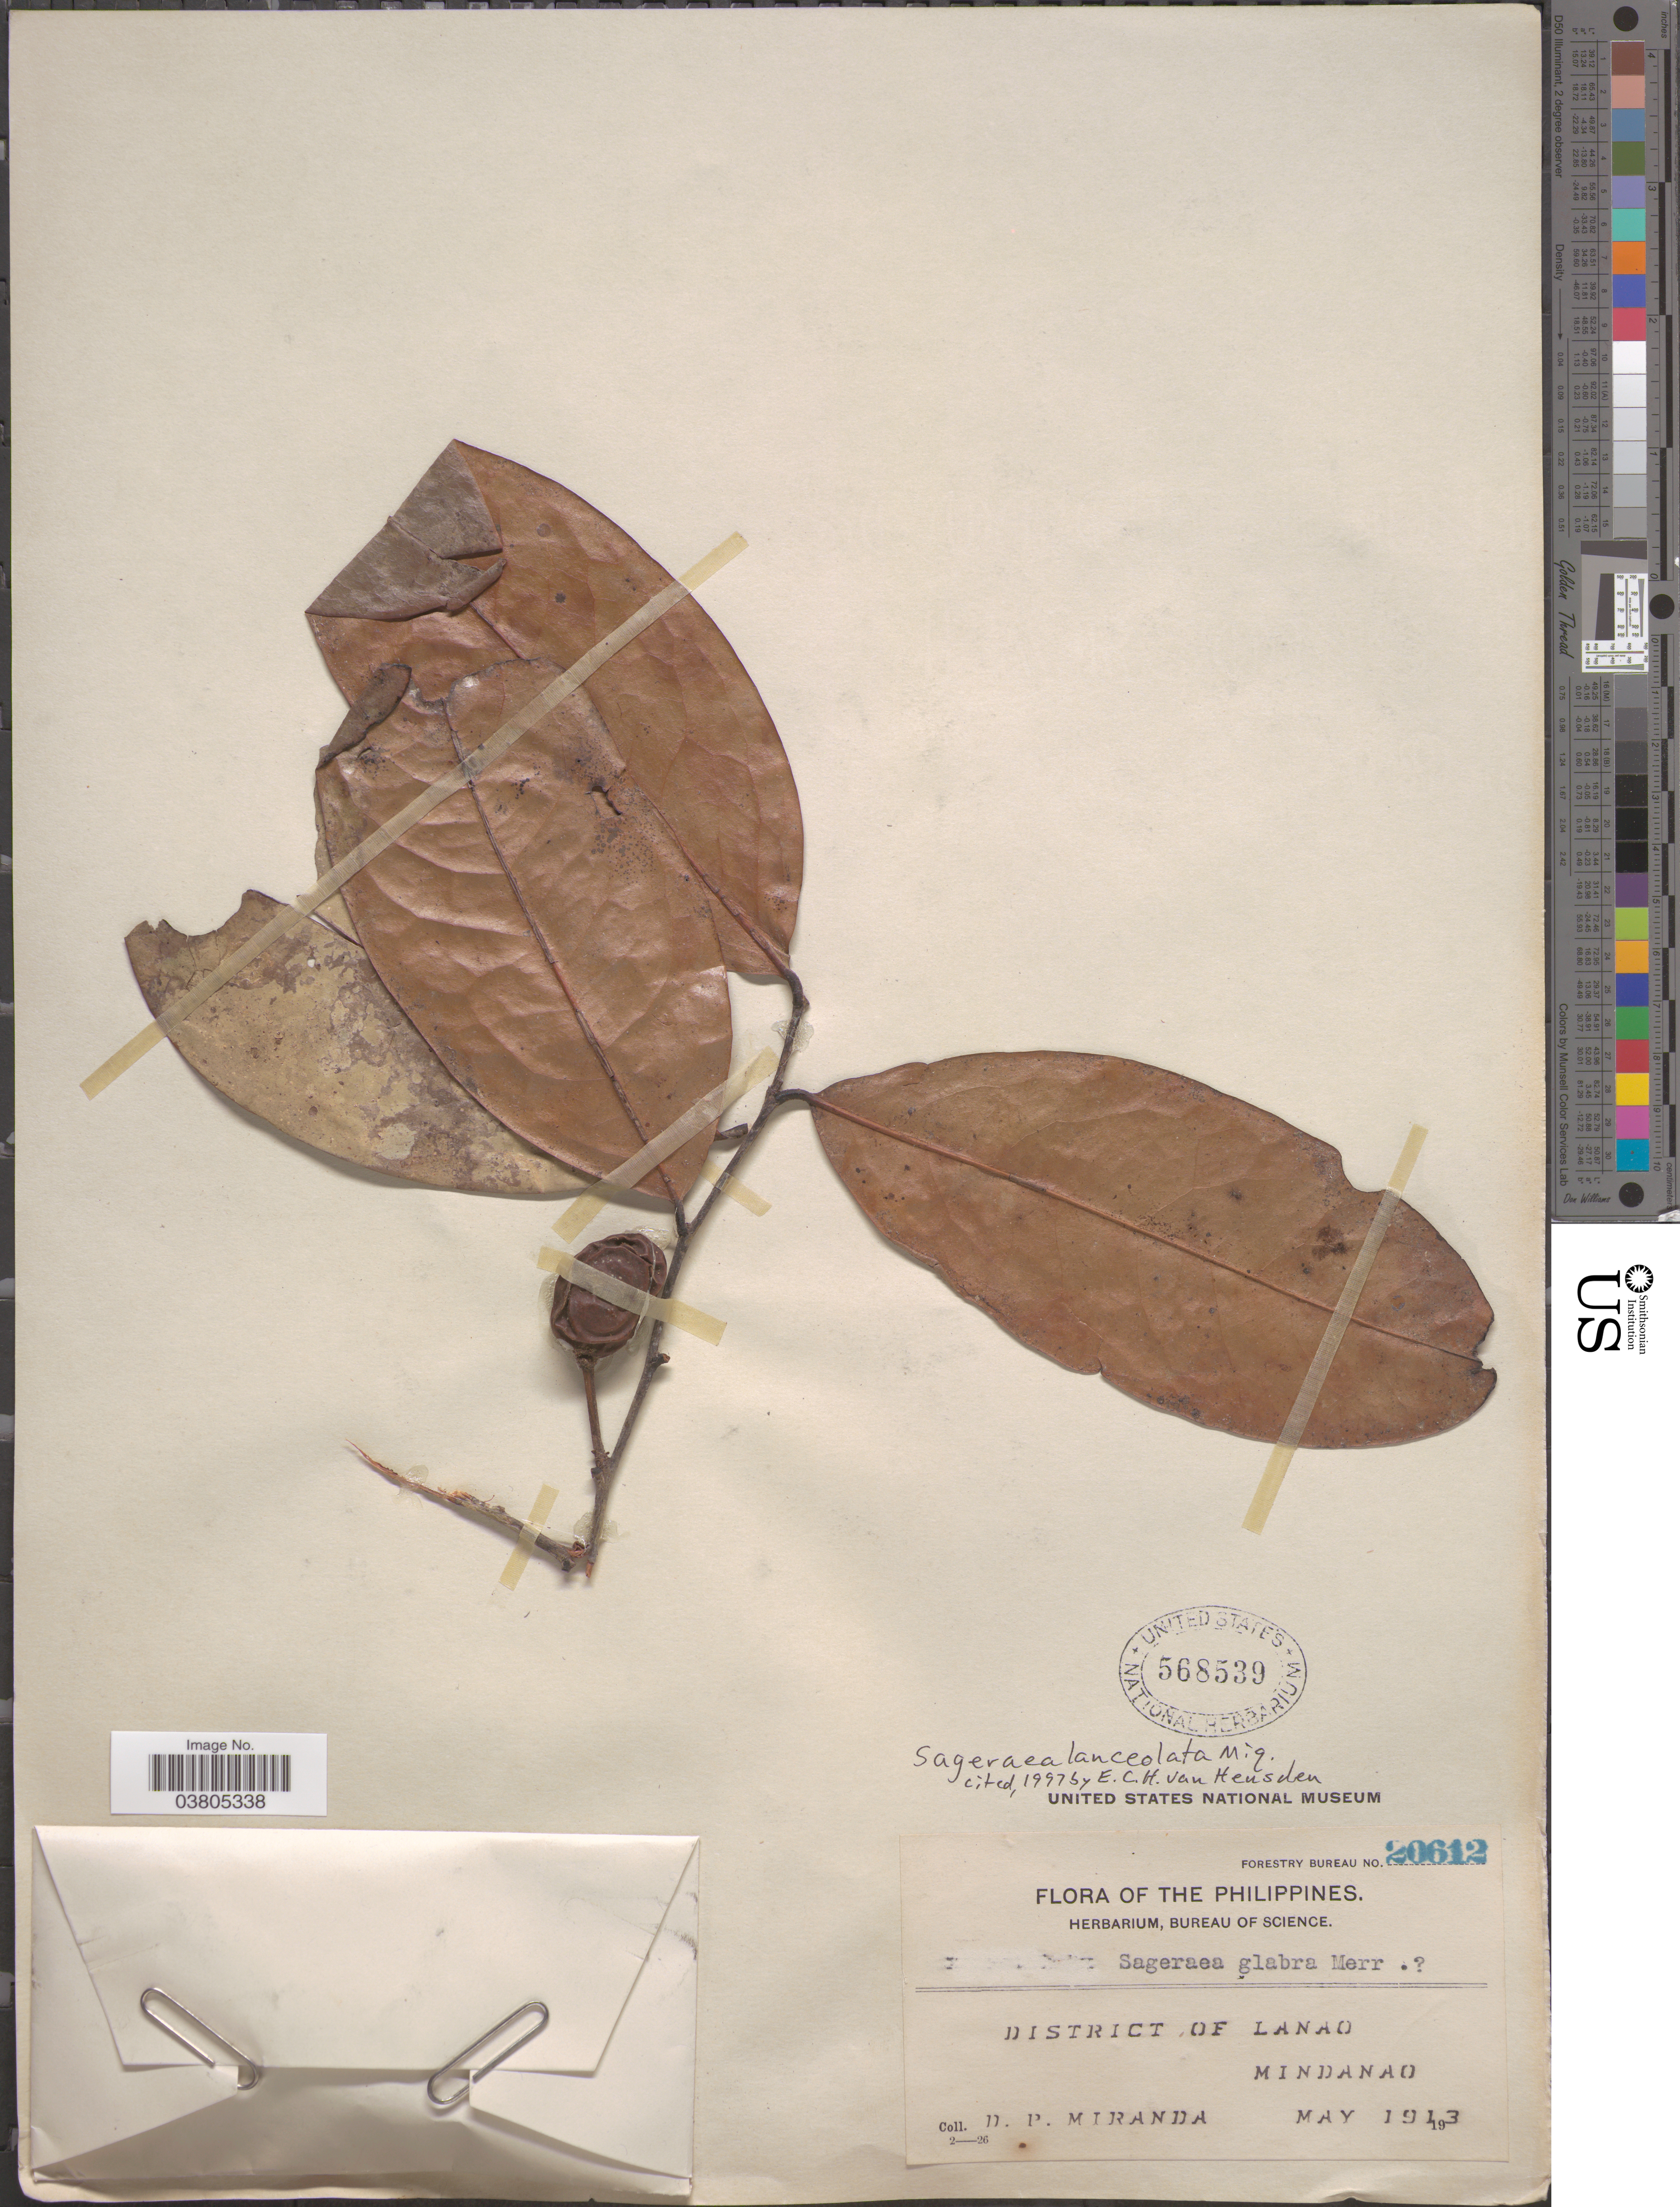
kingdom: Plantae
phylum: Tracheophyta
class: Magnoliopsida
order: Magnoliales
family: Annonaceae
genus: Sageraea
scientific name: Sageraea lanceolata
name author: Miq.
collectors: D. P. Miranda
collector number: Forestry Bureau 20612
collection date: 1913-05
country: Philippines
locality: District of Lanao, Mindanao.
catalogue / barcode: US 568539